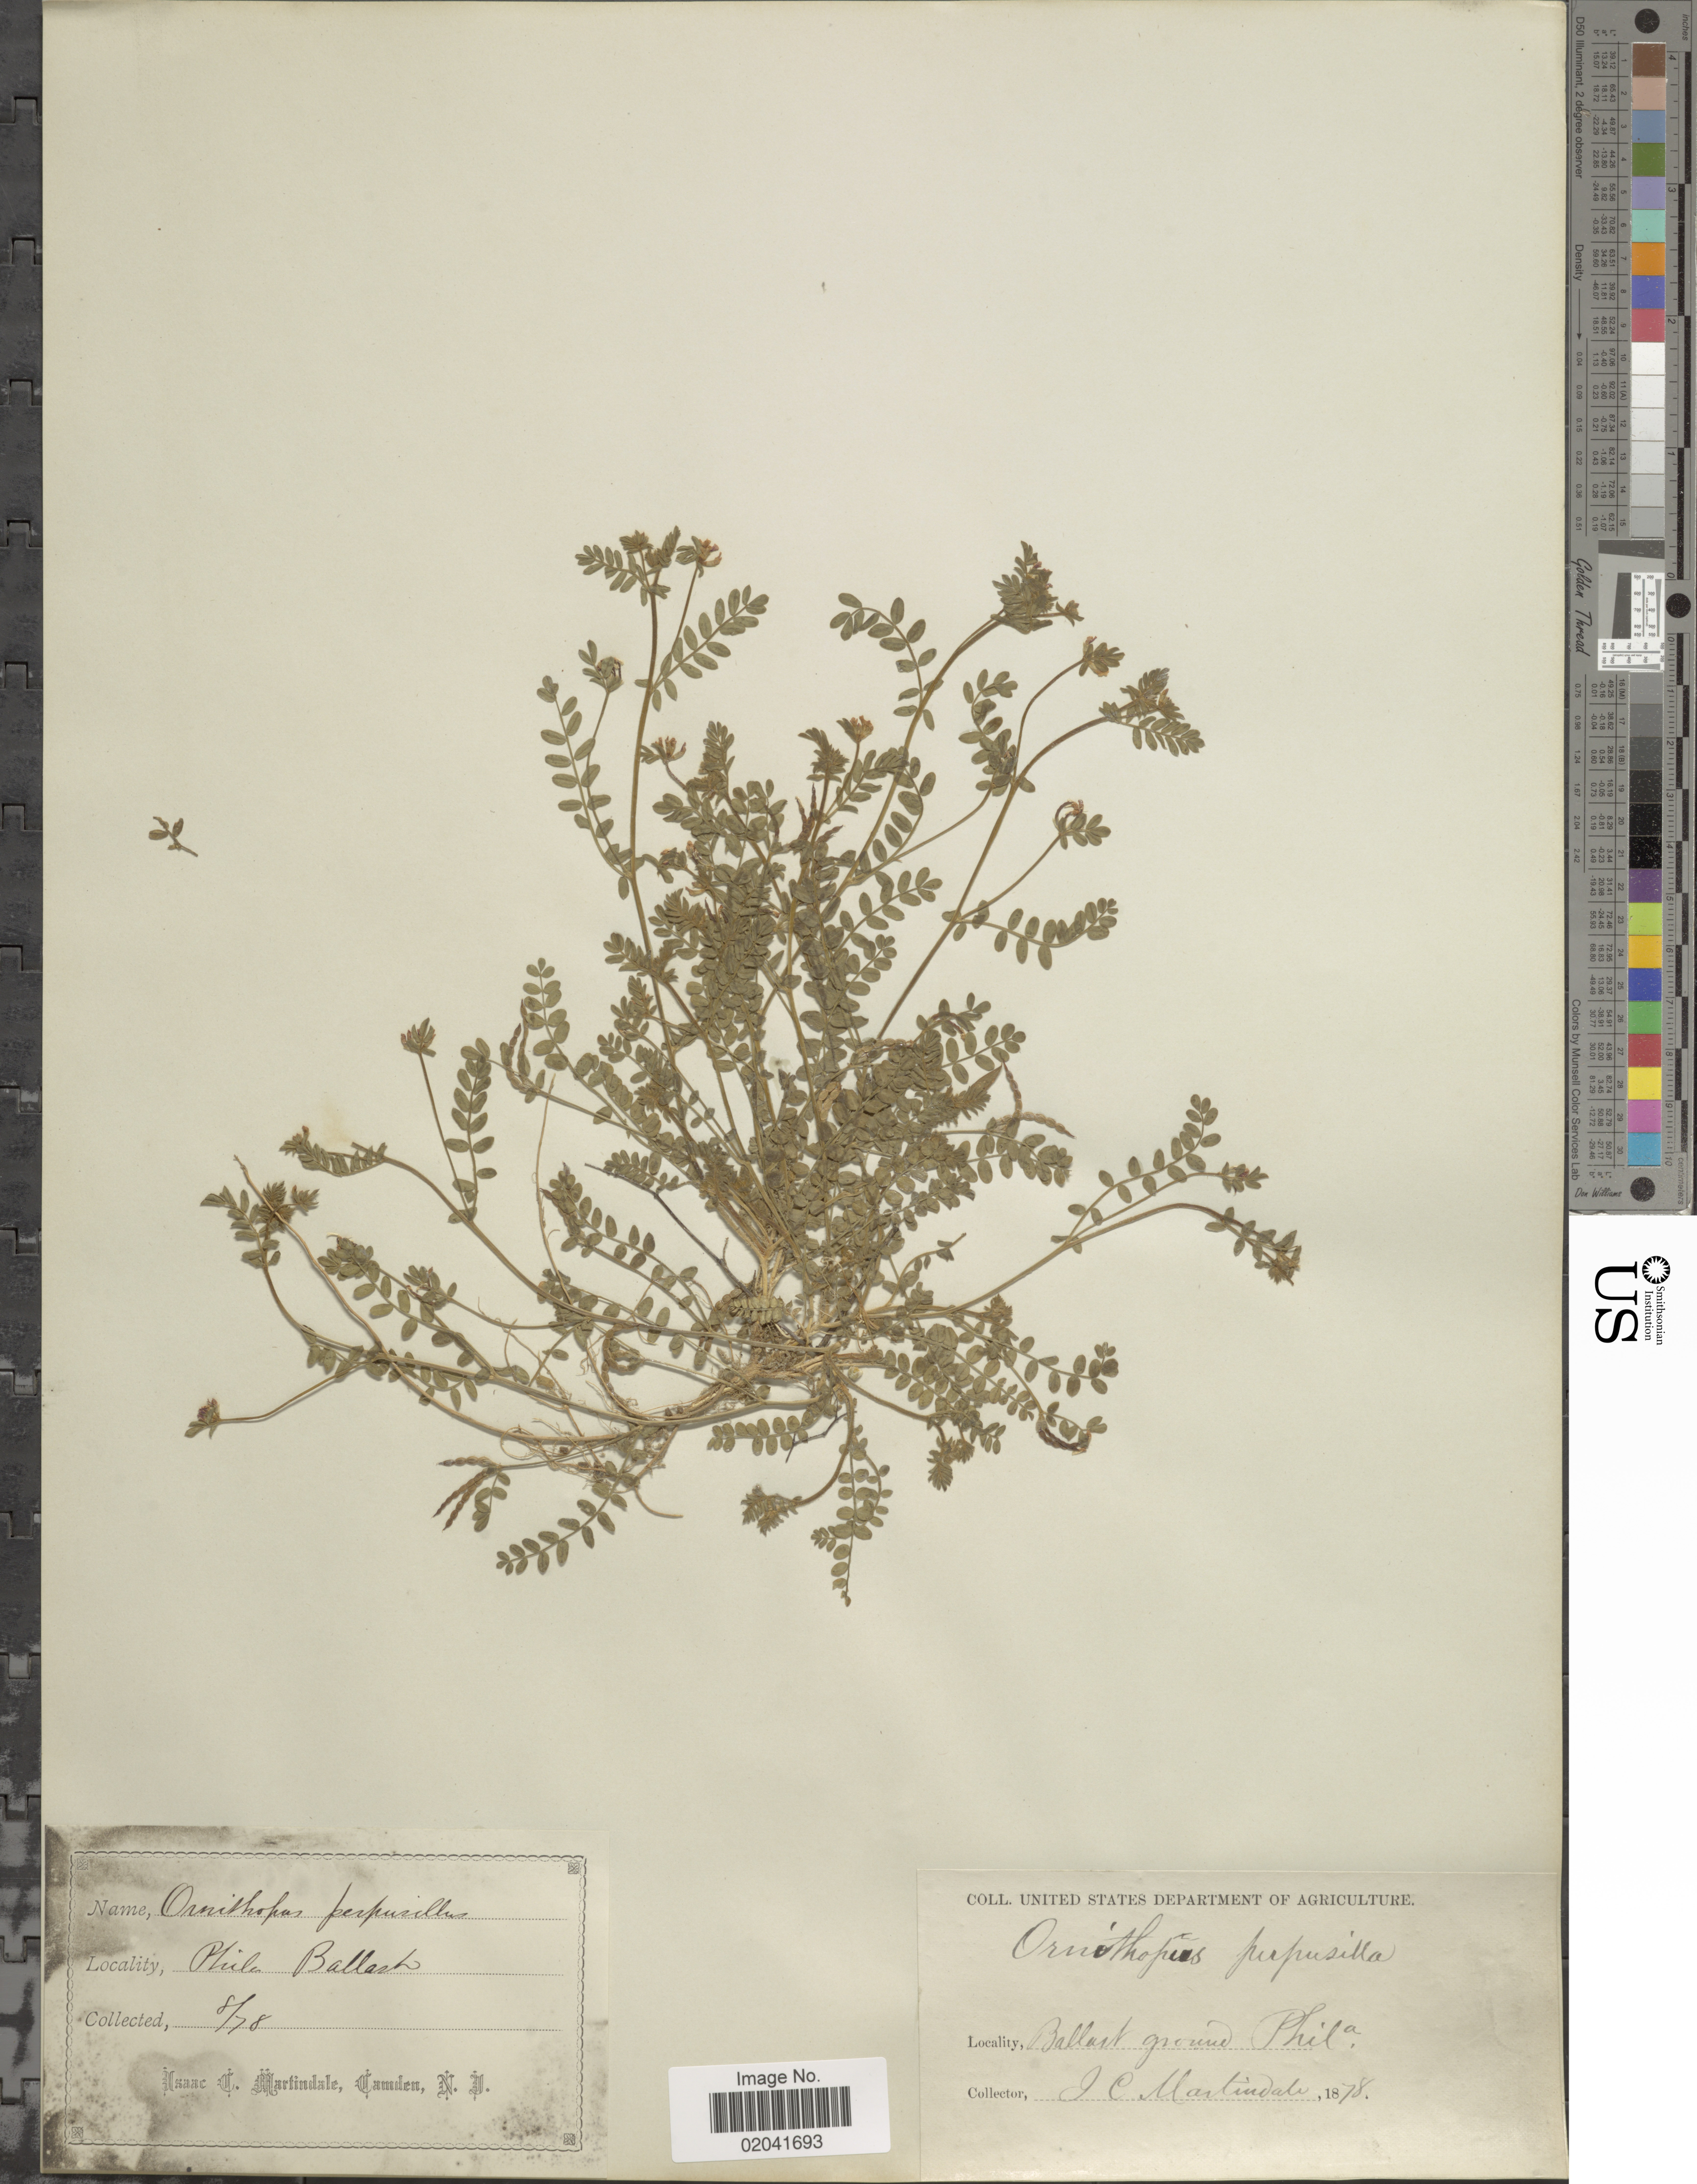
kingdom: Plantae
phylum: Tracheophyta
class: Magnoliopsida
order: Fabales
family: Fabaceae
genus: Ornithopus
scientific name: Ornithopus perpusillus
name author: L.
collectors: I. C. Martindale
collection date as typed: Transcribed d/m/y: /8/78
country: United States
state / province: Pennsylvania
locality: Phila Ballach